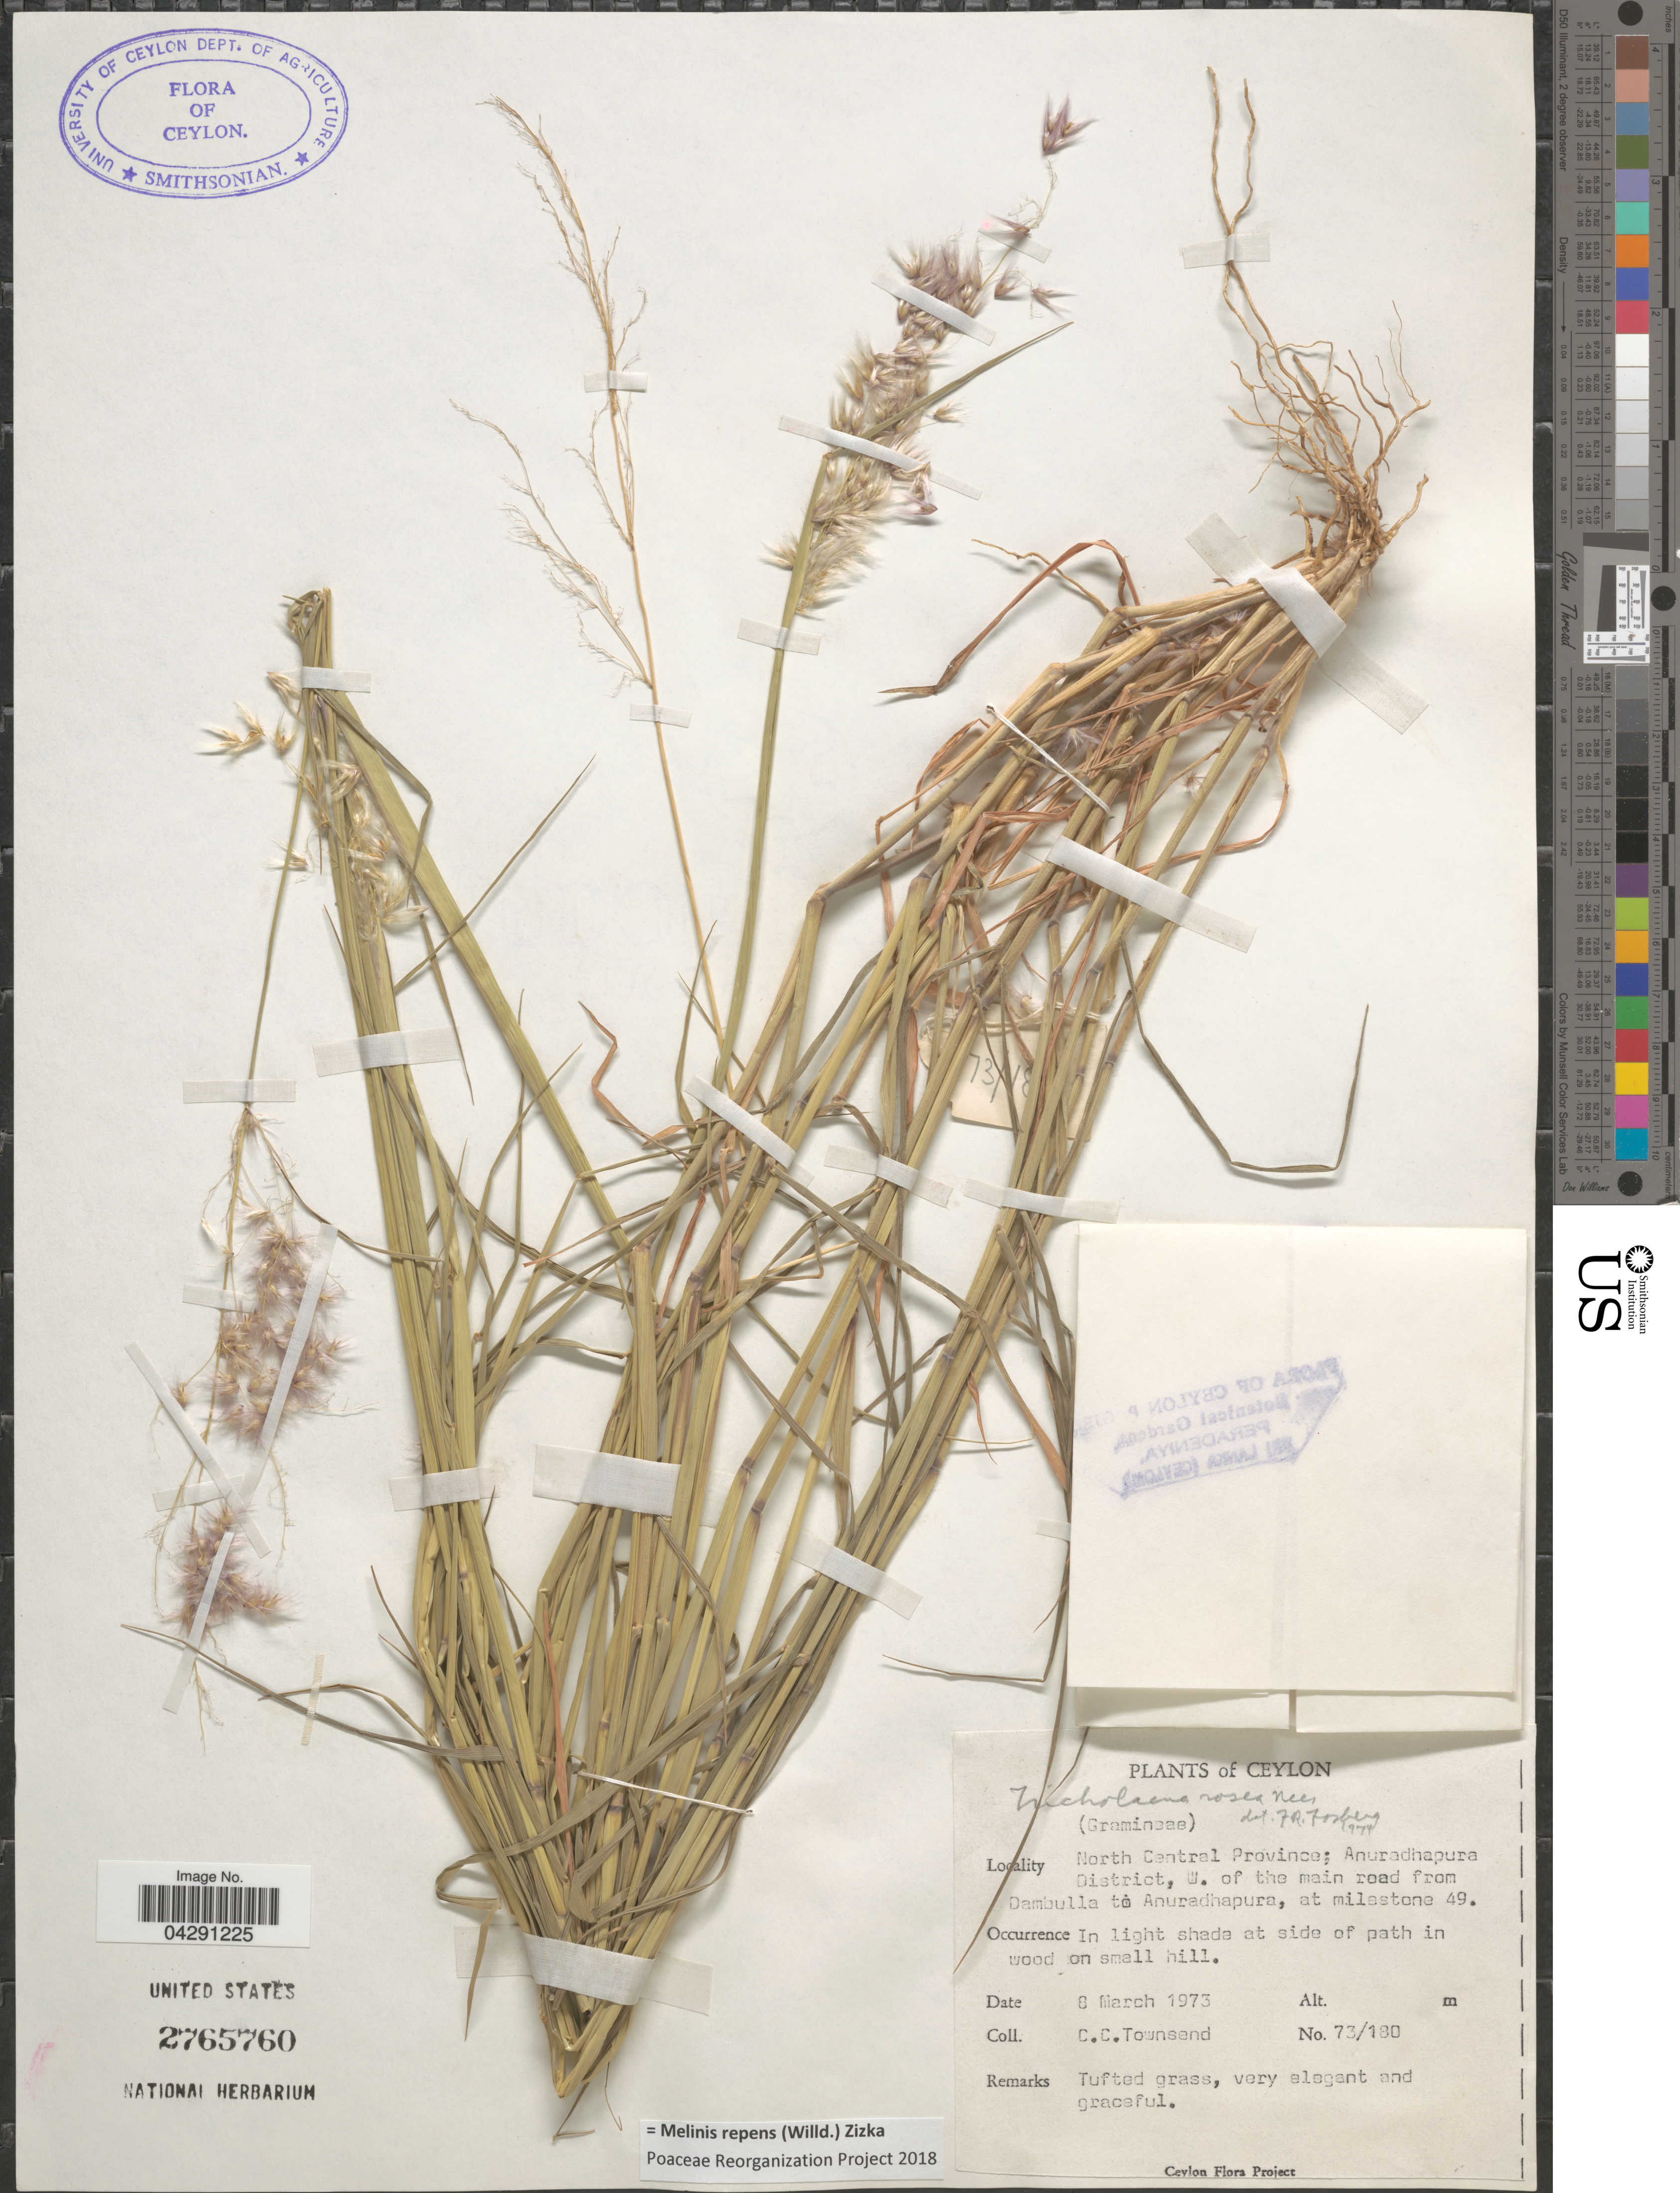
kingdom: Plantae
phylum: Tracheophyta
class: Liliopsida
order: Poales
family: Poaceae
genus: Melinis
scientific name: Melinis repens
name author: (Willd.) Zizka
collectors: C. C. Townsend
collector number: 73/180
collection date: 1973-03-08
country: Sri Lanka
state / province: North Central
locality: Ceylon. Anuradhapura District, W. of the main road from Dambulla to Anuradhapura, at milestone 49.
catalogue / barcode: US 2765760